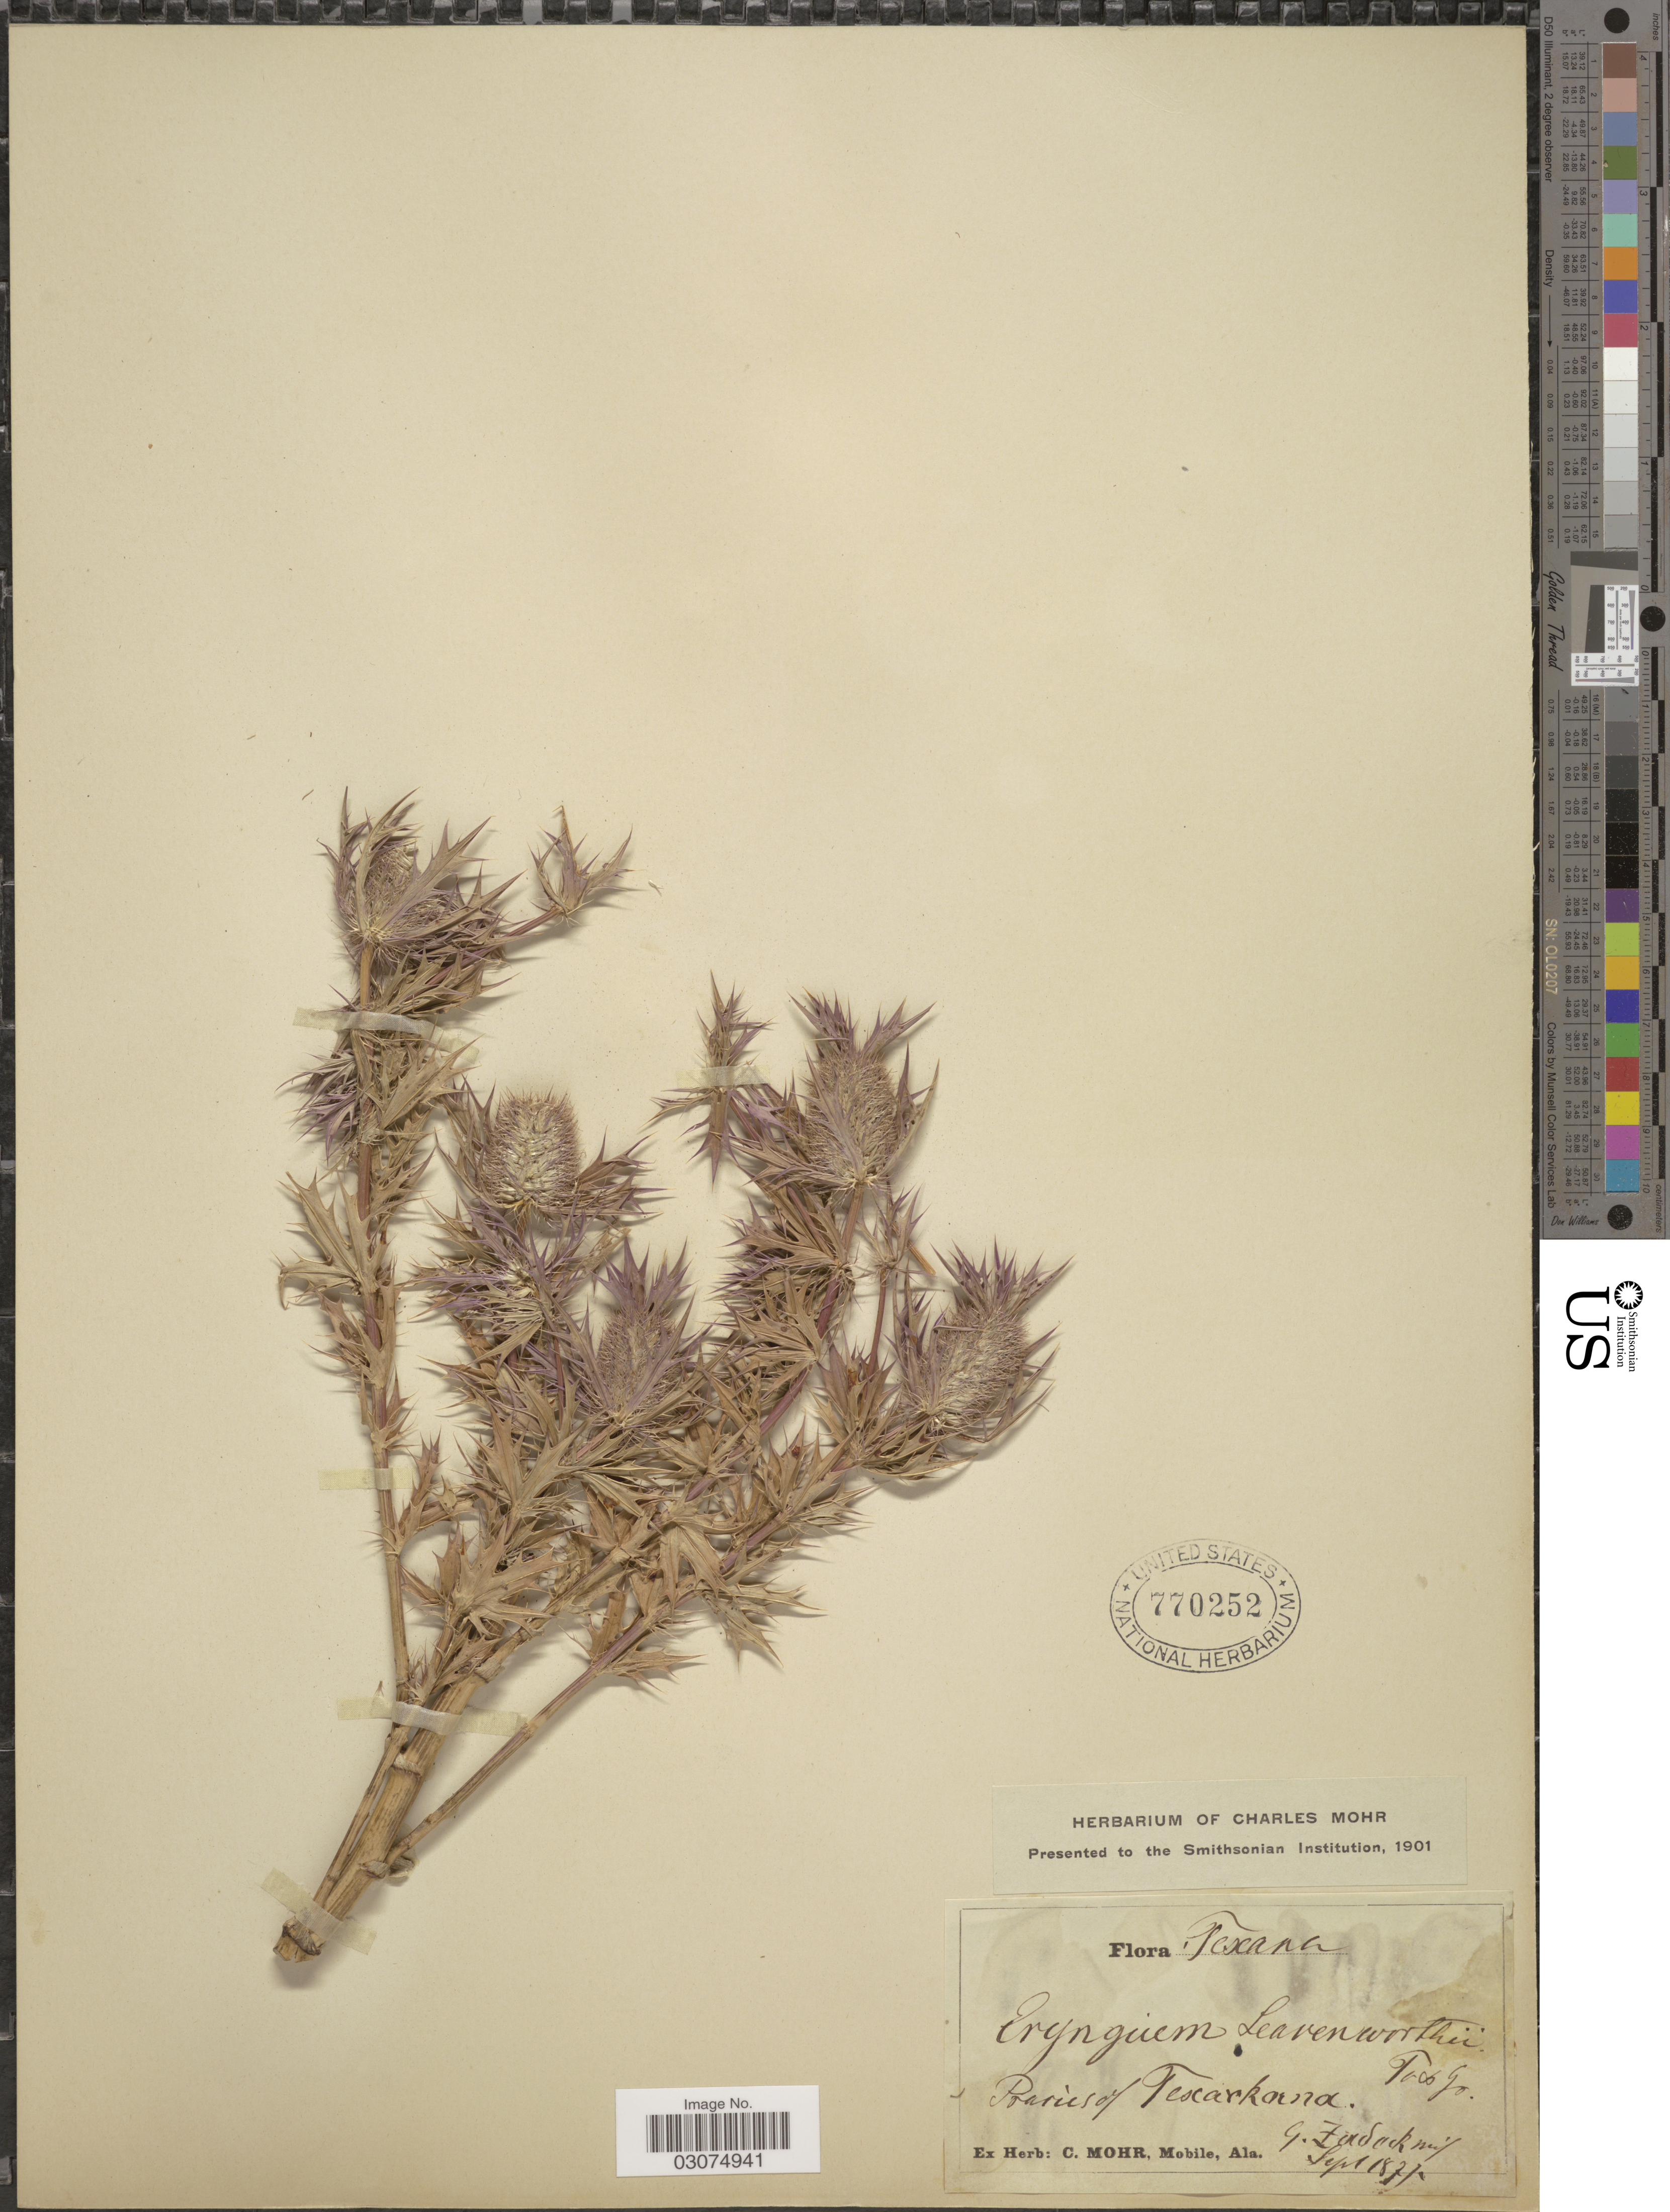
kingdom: Plantae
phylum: Tracheophyta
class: Magnoliopsida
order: Apiales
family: Apiaceae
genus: Eryngium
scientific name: Eryngium leavenworthii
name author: Torr. & A. Gray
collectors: ex herb. C. Mohr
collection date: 1877-09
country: United States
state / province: Texas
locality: Praries of Texarkana.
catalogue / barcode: US 770252